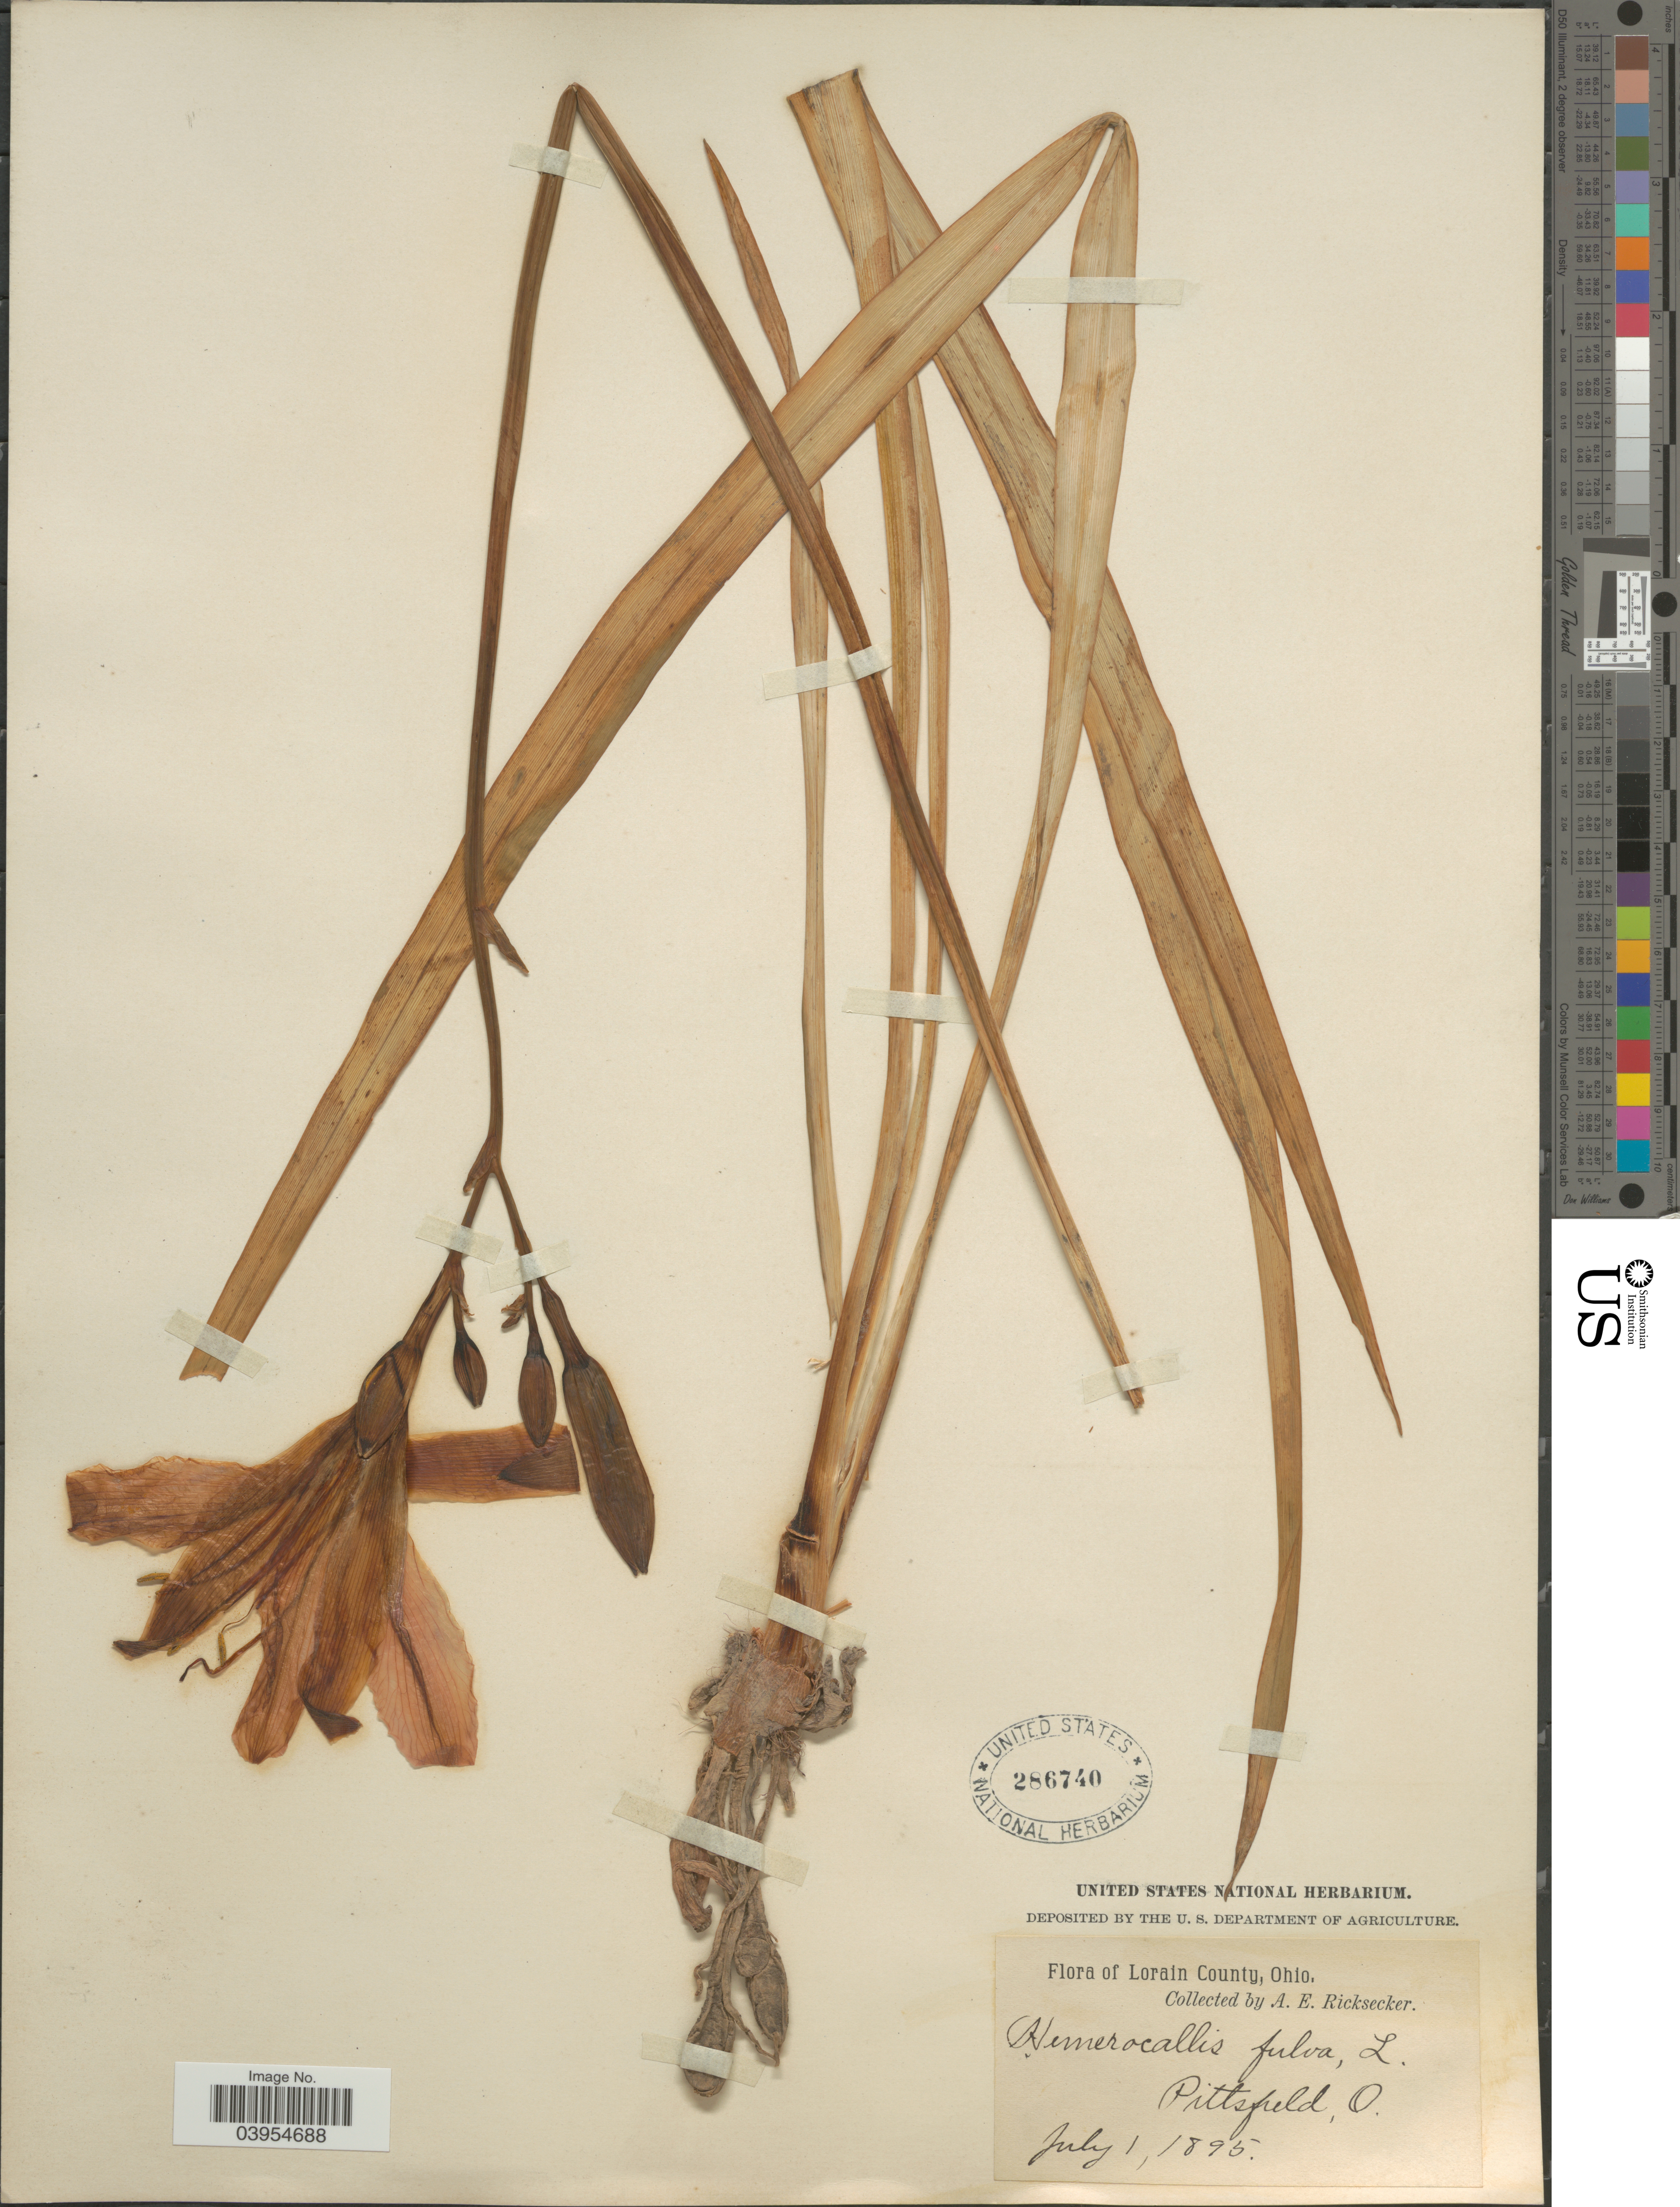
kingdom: Plantae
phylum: Tracheophyta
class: Liliopsida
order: Asparagales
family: Asphodelaceae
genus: Hemerocallis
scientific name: Hemerocallis fulva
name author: L.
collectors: A. E. Ricksecker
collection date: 1895-07-01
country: United States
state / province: Ohio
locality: Lorain County. Pittsfield.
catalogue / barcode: US 286740